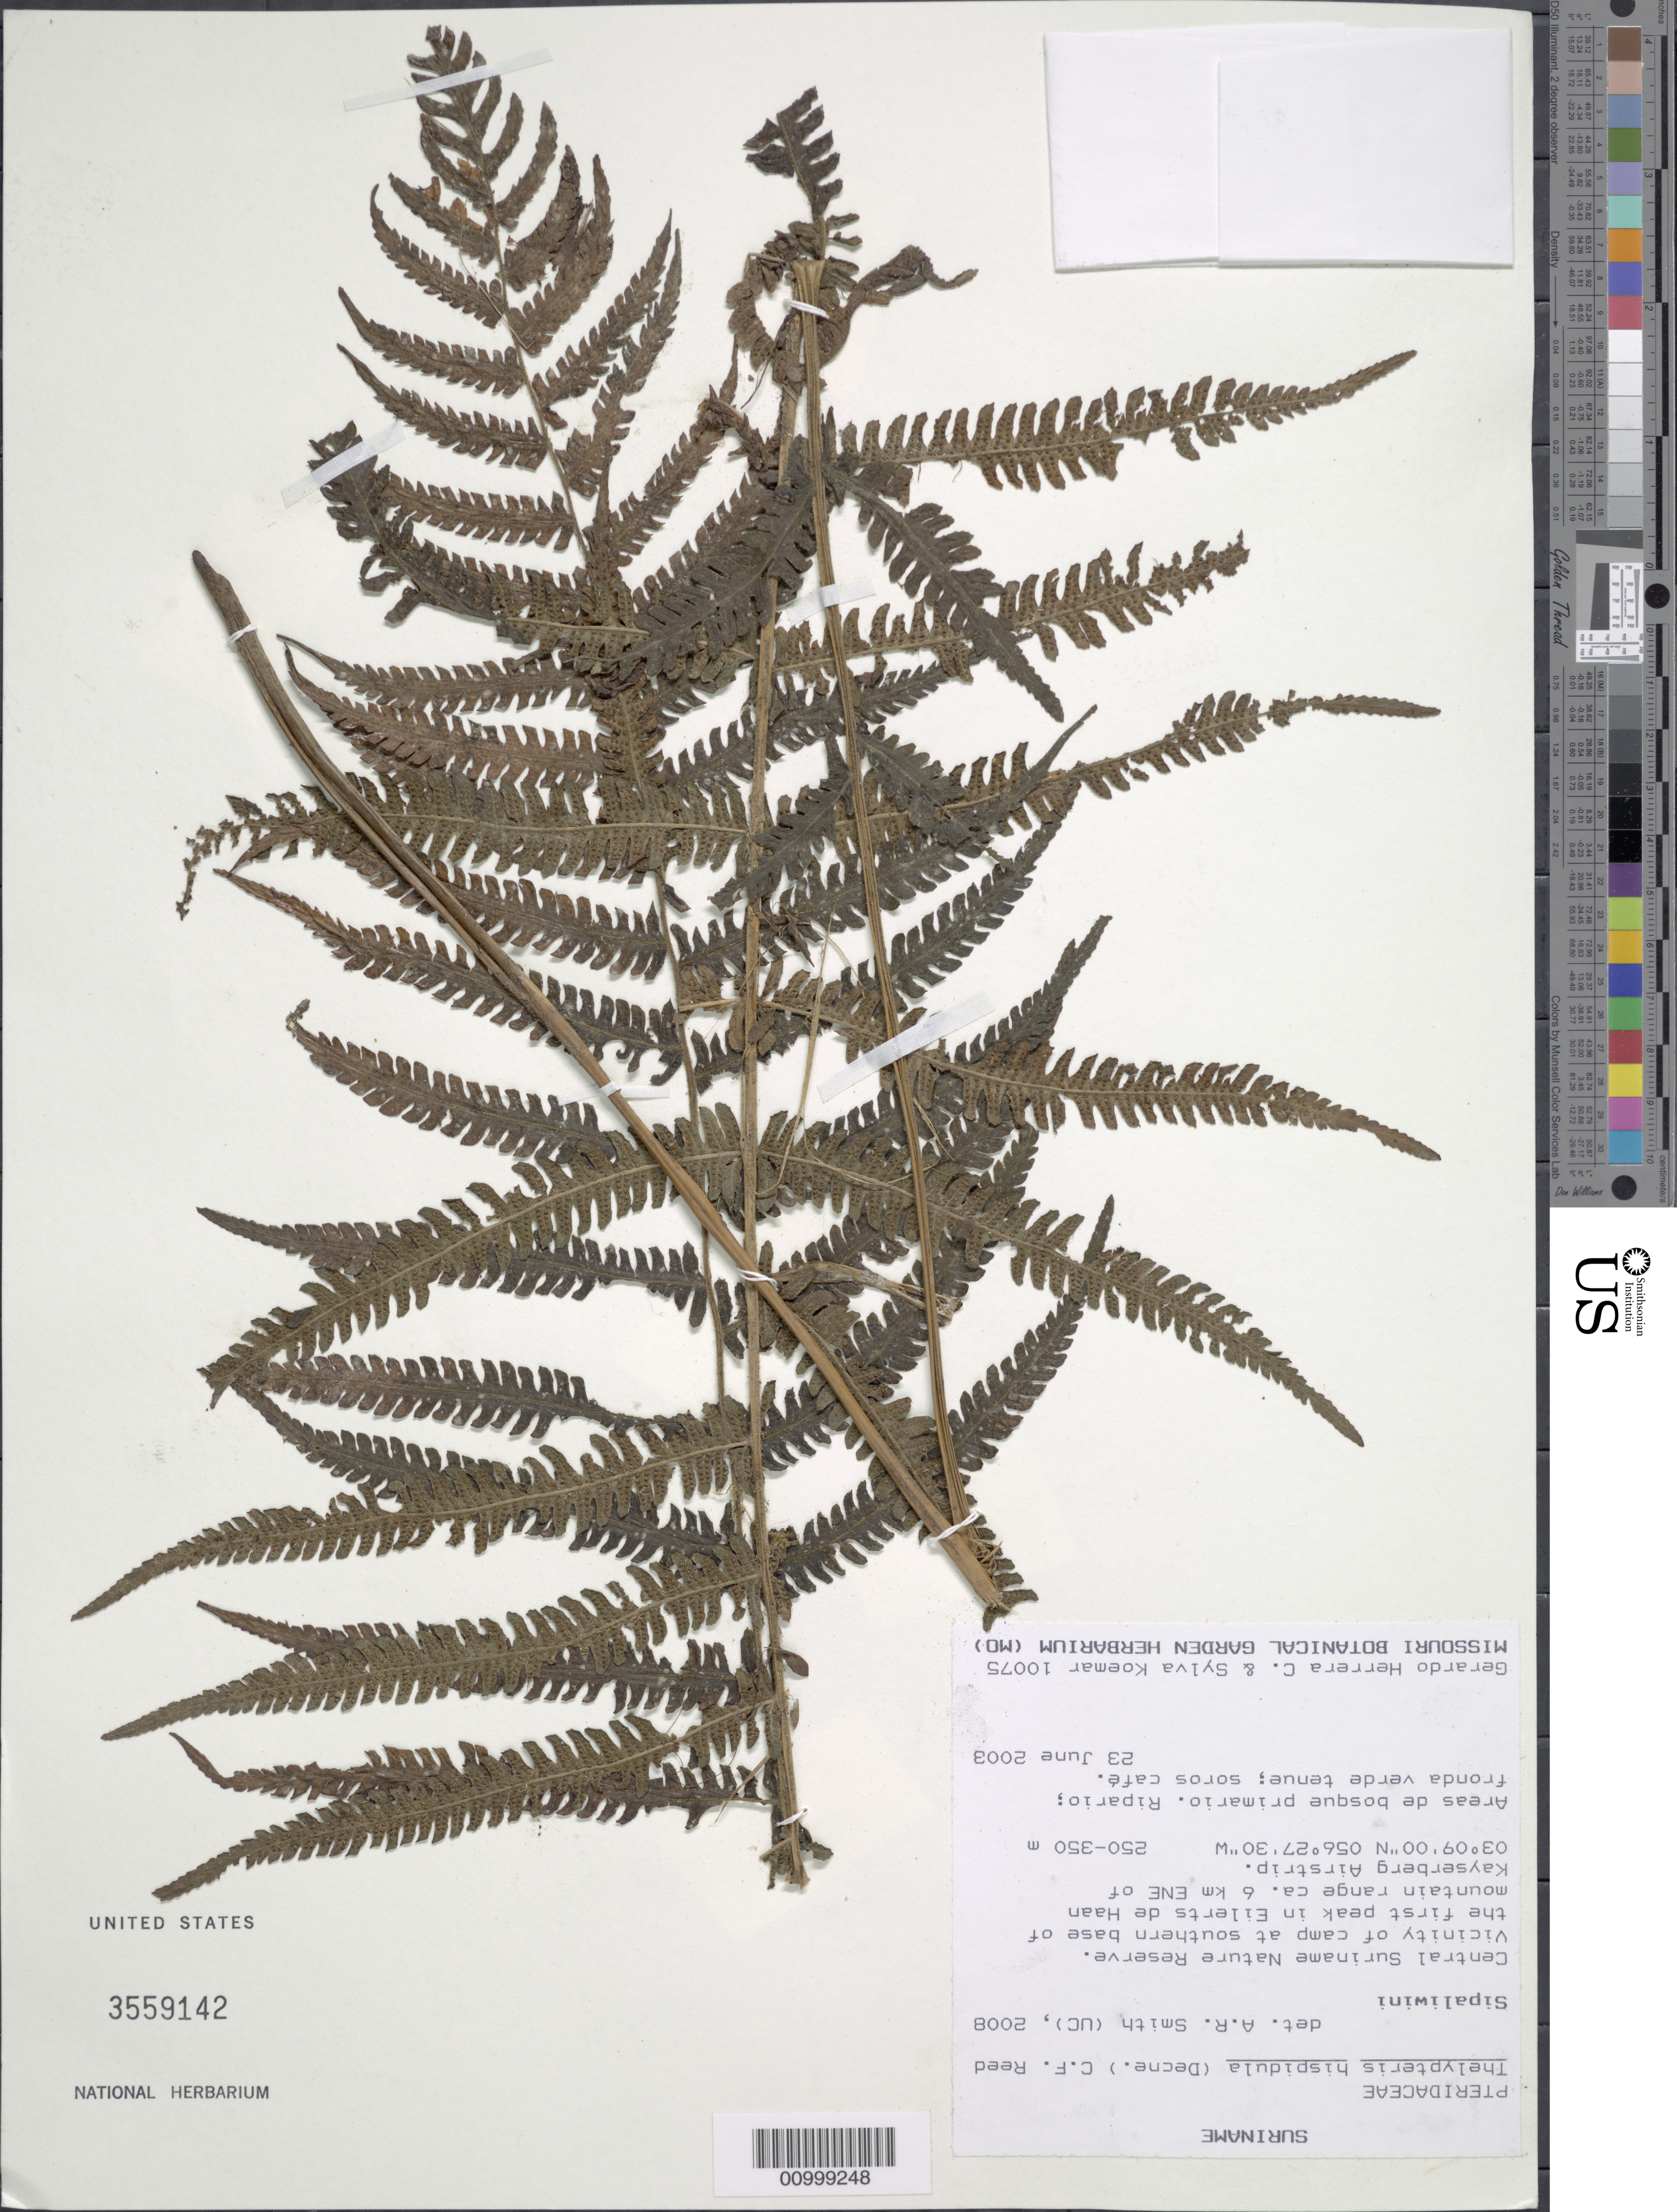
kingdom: Plantae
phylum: Tracheophyta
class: Polypodiopsida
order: Polypodiales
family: Thelypteridaceae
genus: Christella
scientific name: Christella hispidula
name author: (Decne.) Holttum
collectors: G. Herrera Ch. & S. Koemar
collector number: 10075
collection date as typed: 23-Jun-03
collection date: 2003-06-23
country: Suriname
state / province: Sipaliwini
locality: Central Suriname Nature Reserve. Vic of camp at southern base of the first peak in Eilerts de Haan mountain range ca 6km ENE of Kayserberg Airstrip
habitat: Areas de bosque primerio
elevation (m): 250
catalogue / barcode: US 3559142